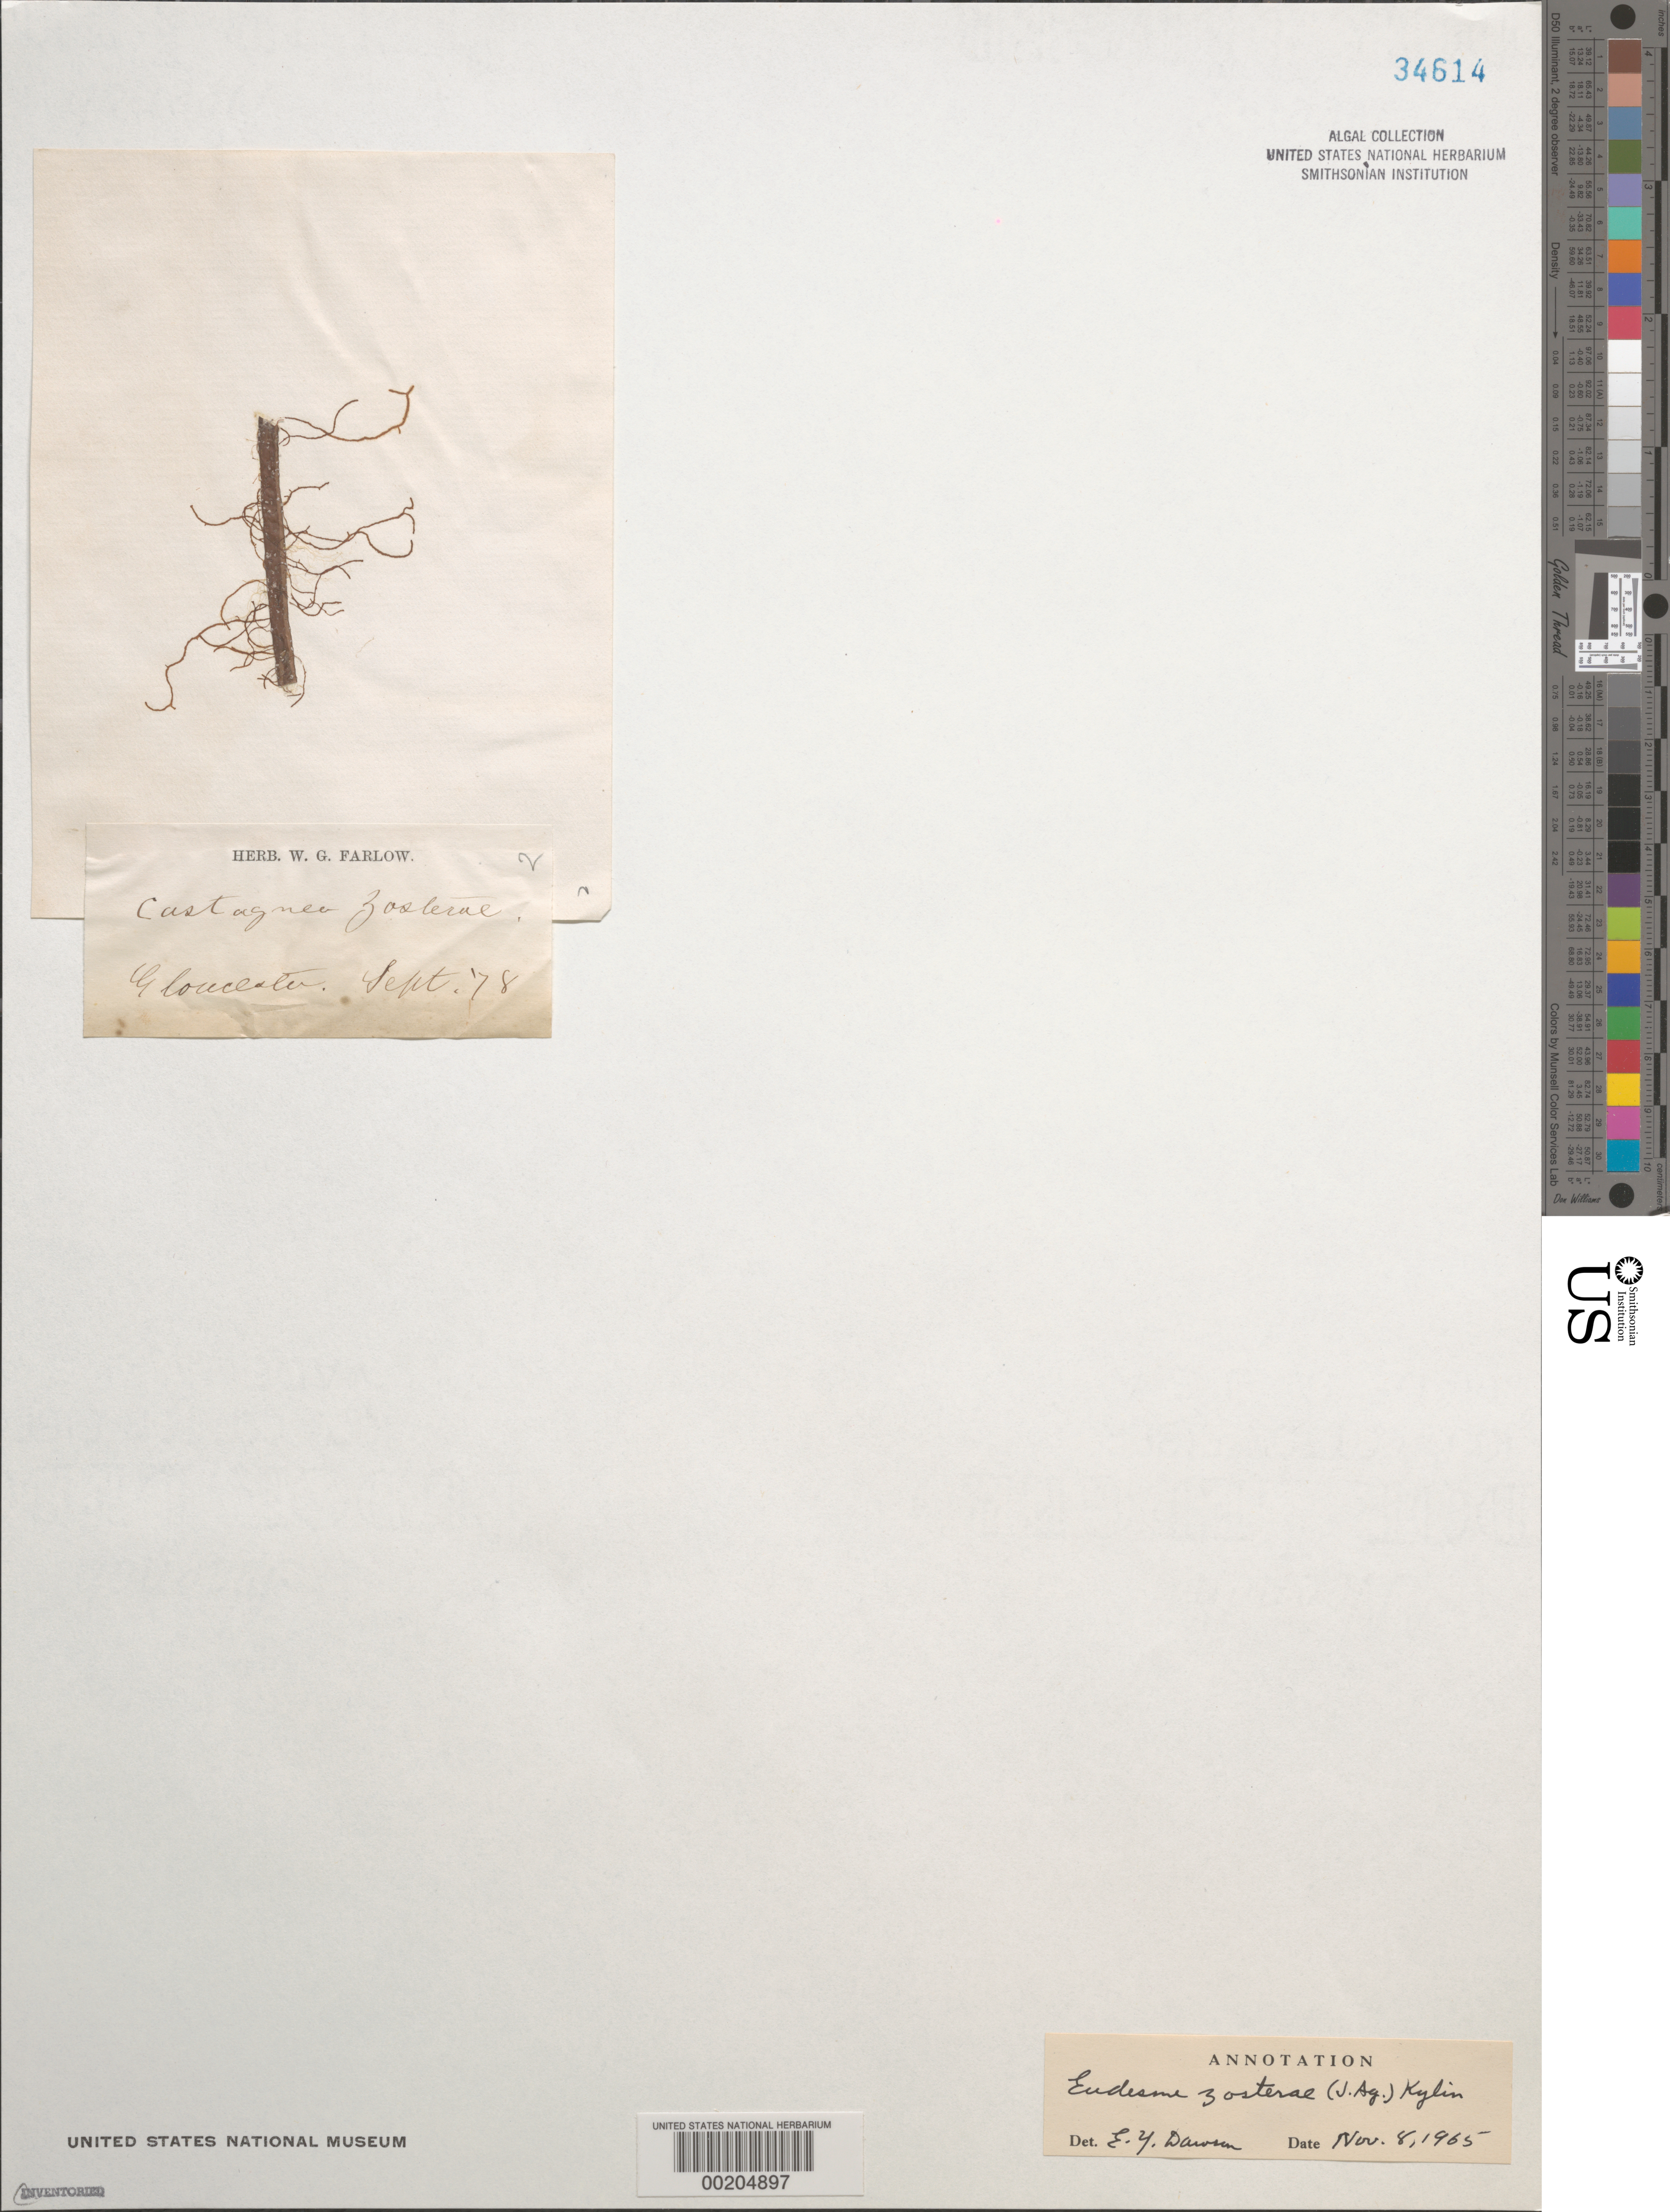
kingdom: Chromista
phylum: Ochrophyta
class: Phaeophyceae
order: Ectocarpales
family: Chordariaceae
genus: Cladosiphon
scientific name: Cladosiphon zosterae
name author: (J. Agardh) Kylin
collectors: W. Farlow (Herbarium)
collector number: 2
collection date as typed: Sep 1878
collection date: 1878-09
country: United States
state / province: Massachusetts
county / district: Essex County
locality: Gloucester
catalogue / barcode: US 34614